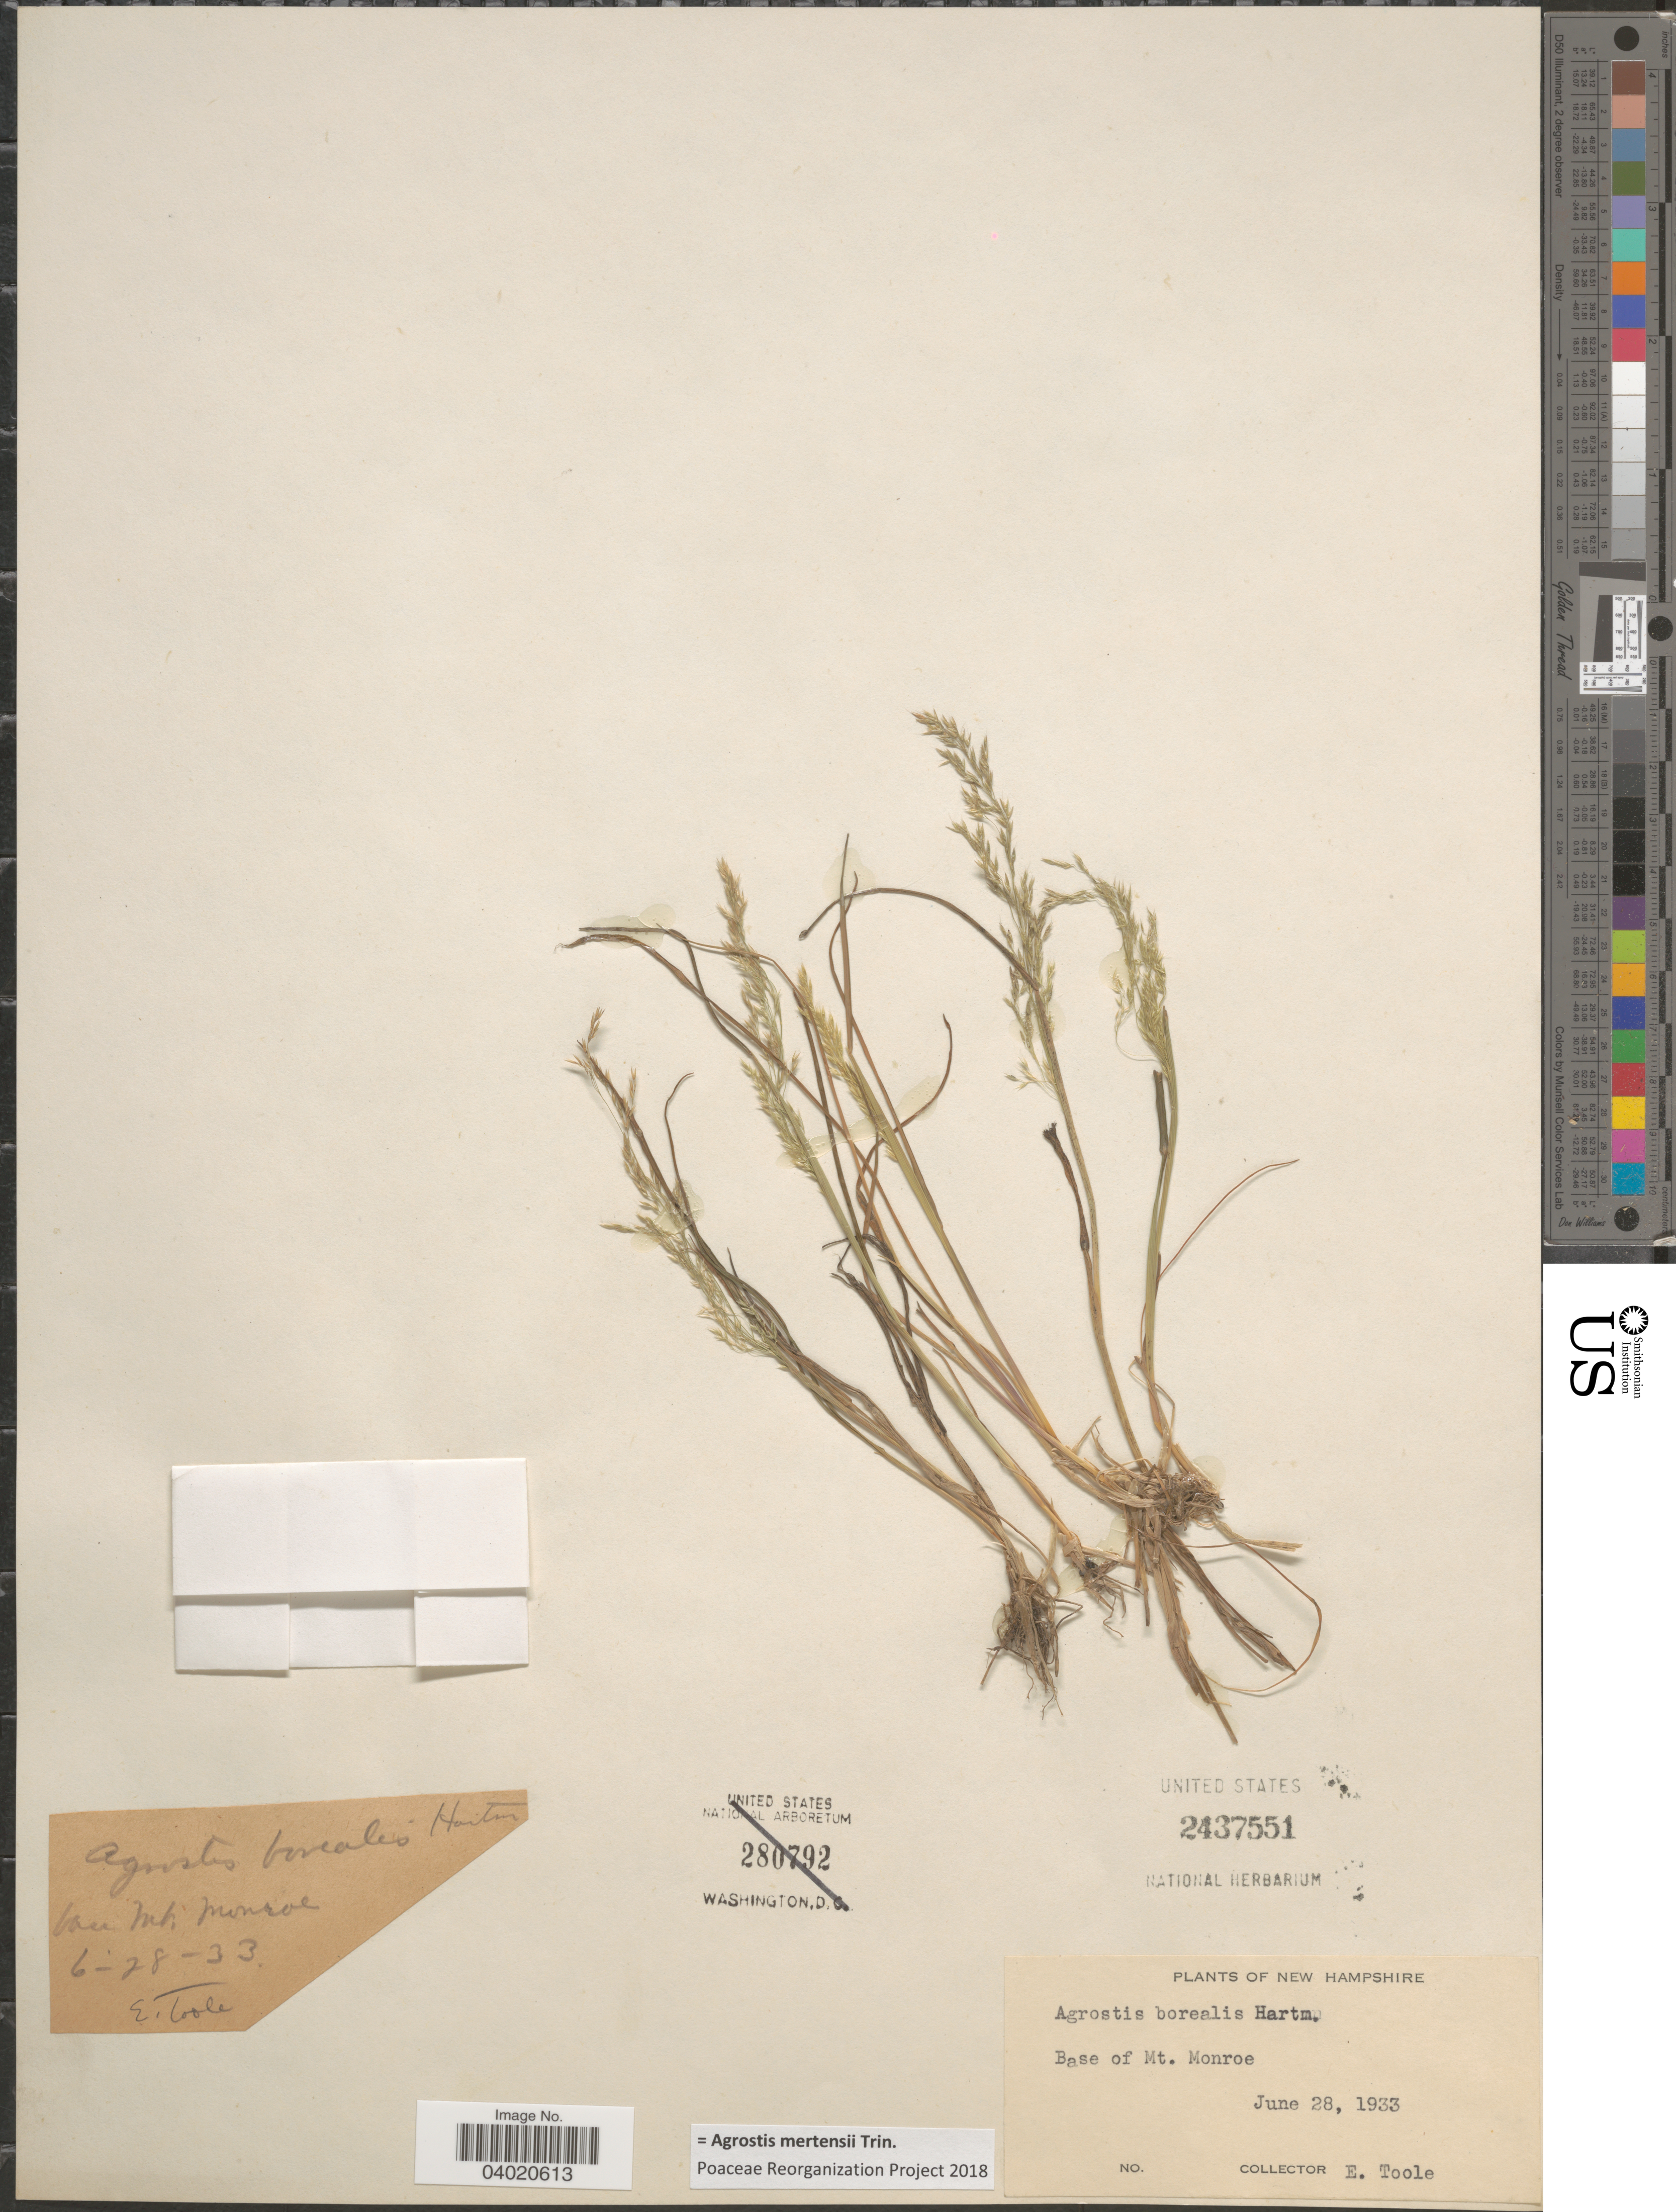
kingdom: Plantae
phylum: Tracheophyta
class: Liliopsida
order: Poales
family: Poaceae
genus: Agrostis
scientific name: Agrostis mertensii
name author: Trin.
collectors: E. Toole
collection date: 1933-06-28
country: United States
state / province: New Hampshire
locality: Base of Mt. Monroe.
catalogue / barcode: US 2437551